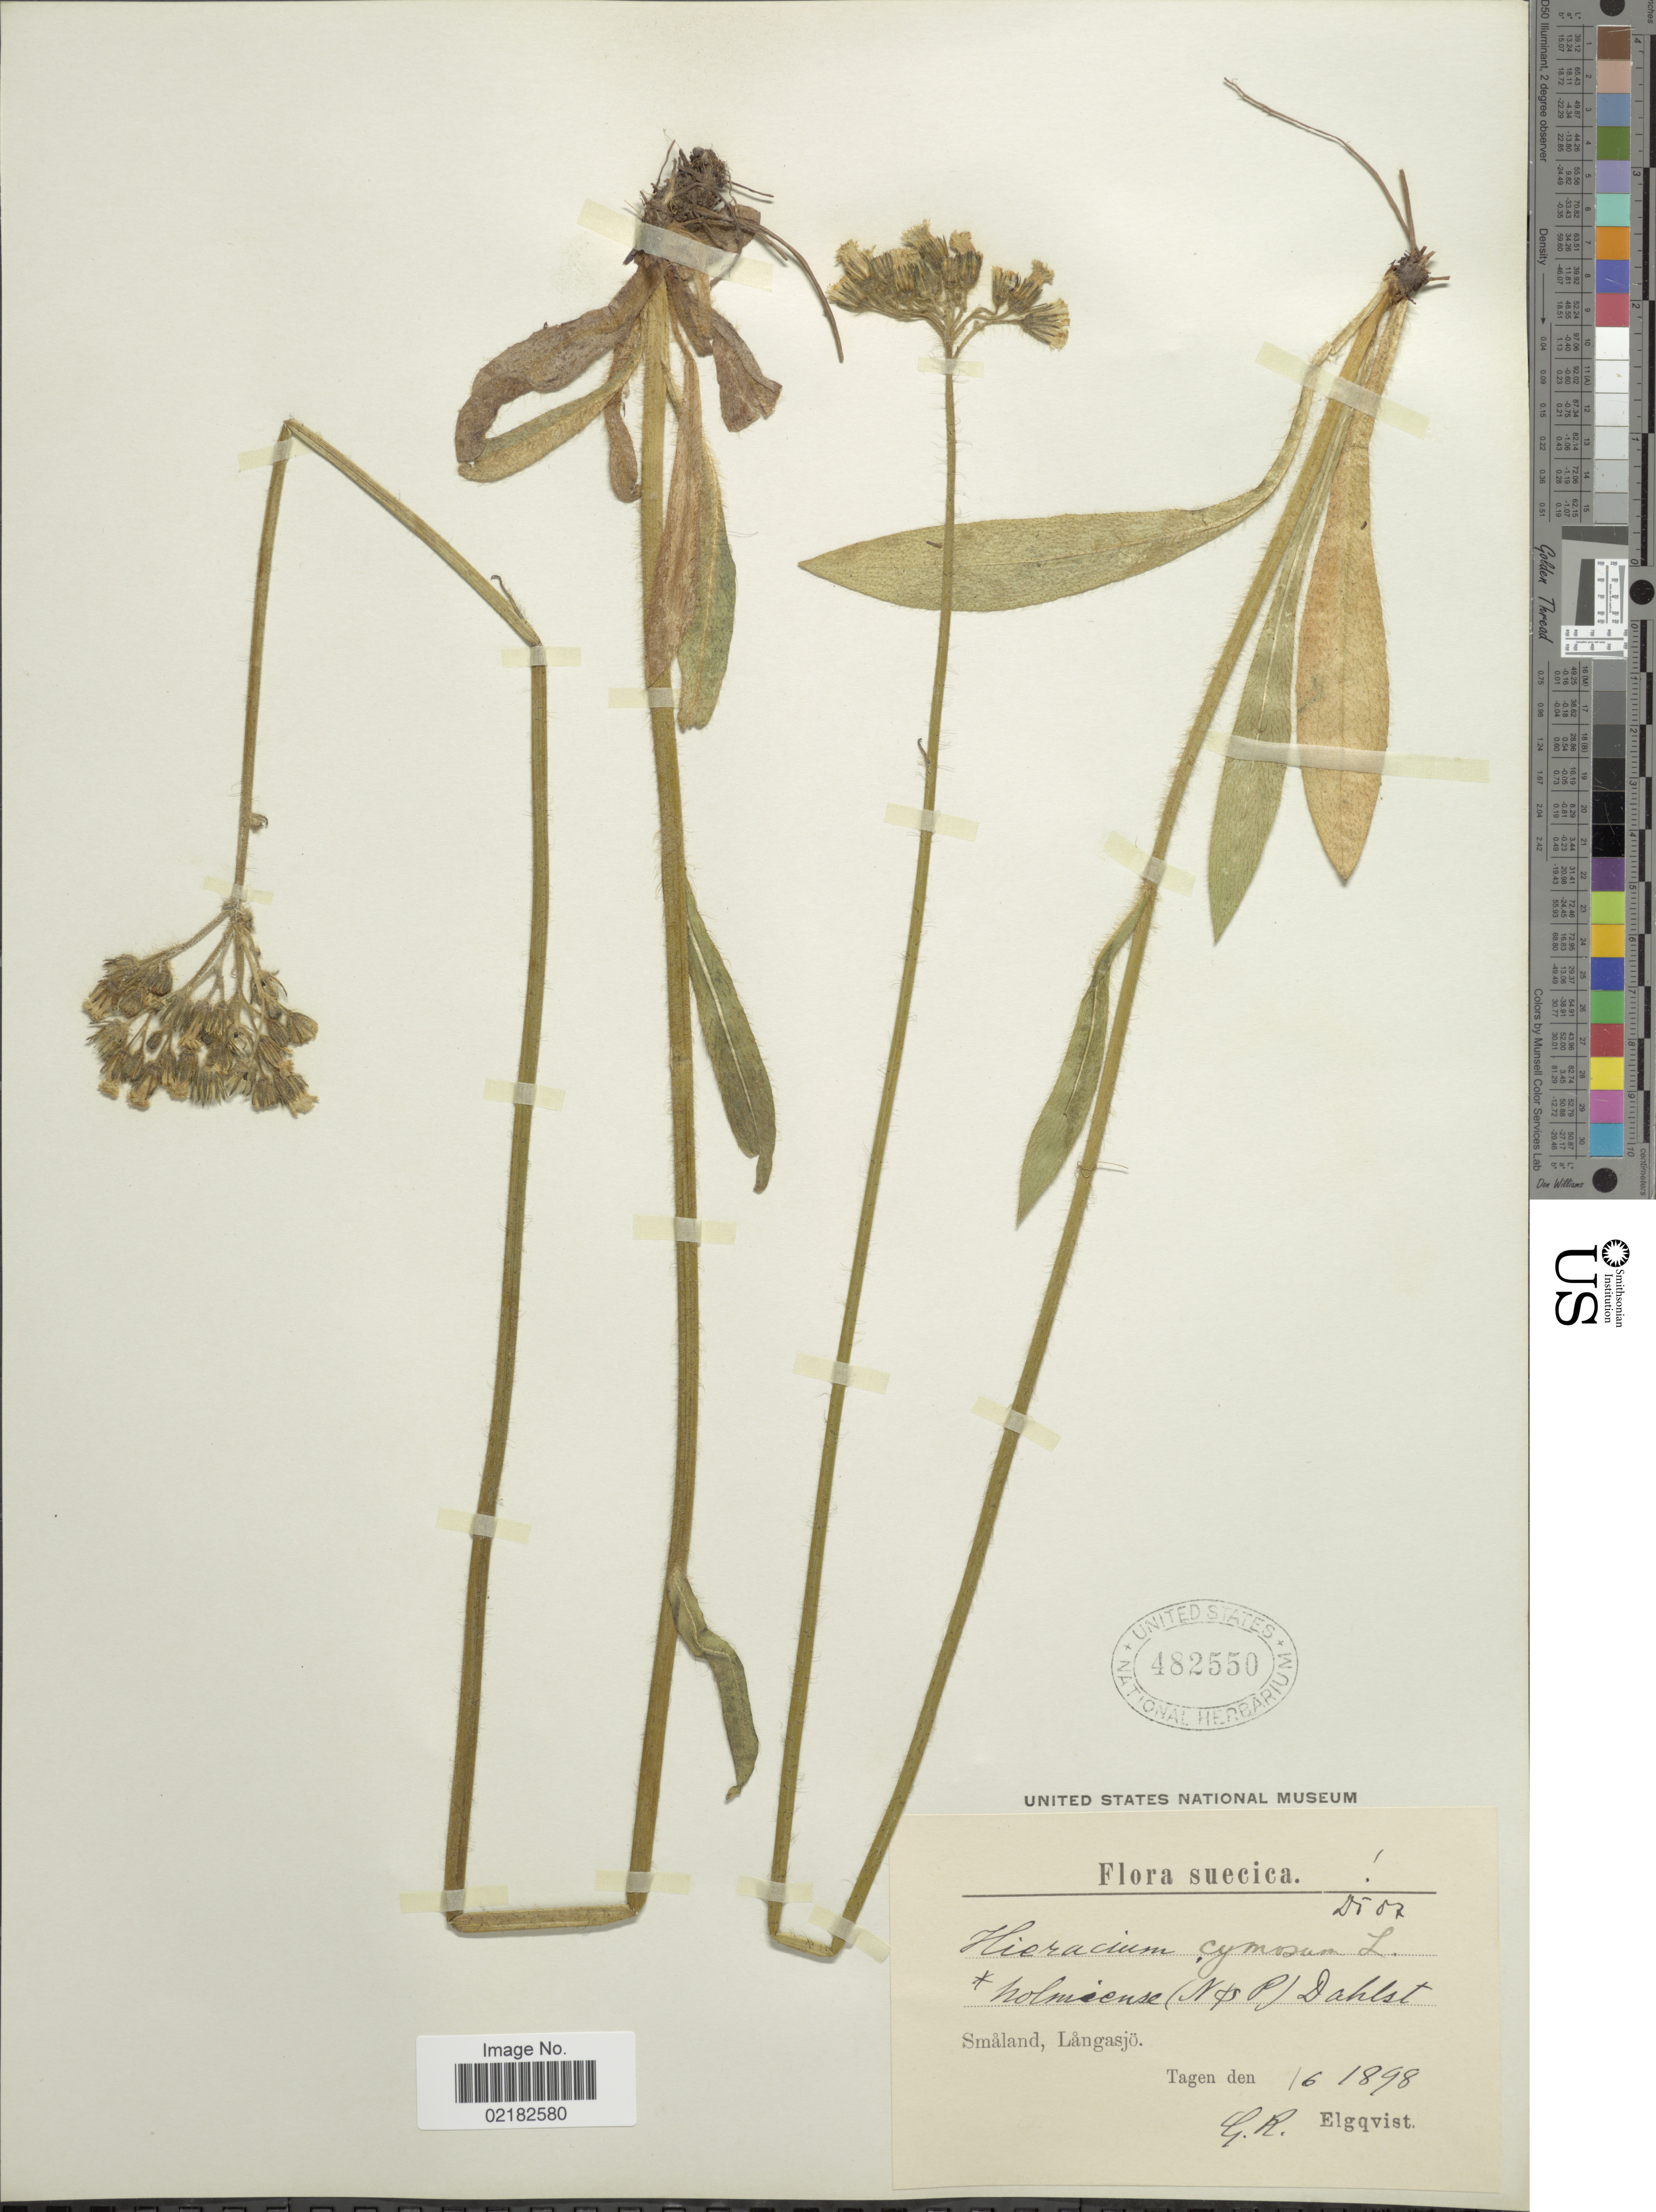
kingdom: Plantae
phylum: Tracheophyta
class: Magnoliopsida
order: Asterales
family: Asteraceae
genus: Pilosella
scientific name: Pilosella cymiflora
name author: (Näg. & Peter) S. Bräut. & Greuter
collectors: G. Elgqvist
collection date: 1898-06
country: Sweden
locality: Suecica, Smaland, Langasjo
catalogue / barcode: US 482550